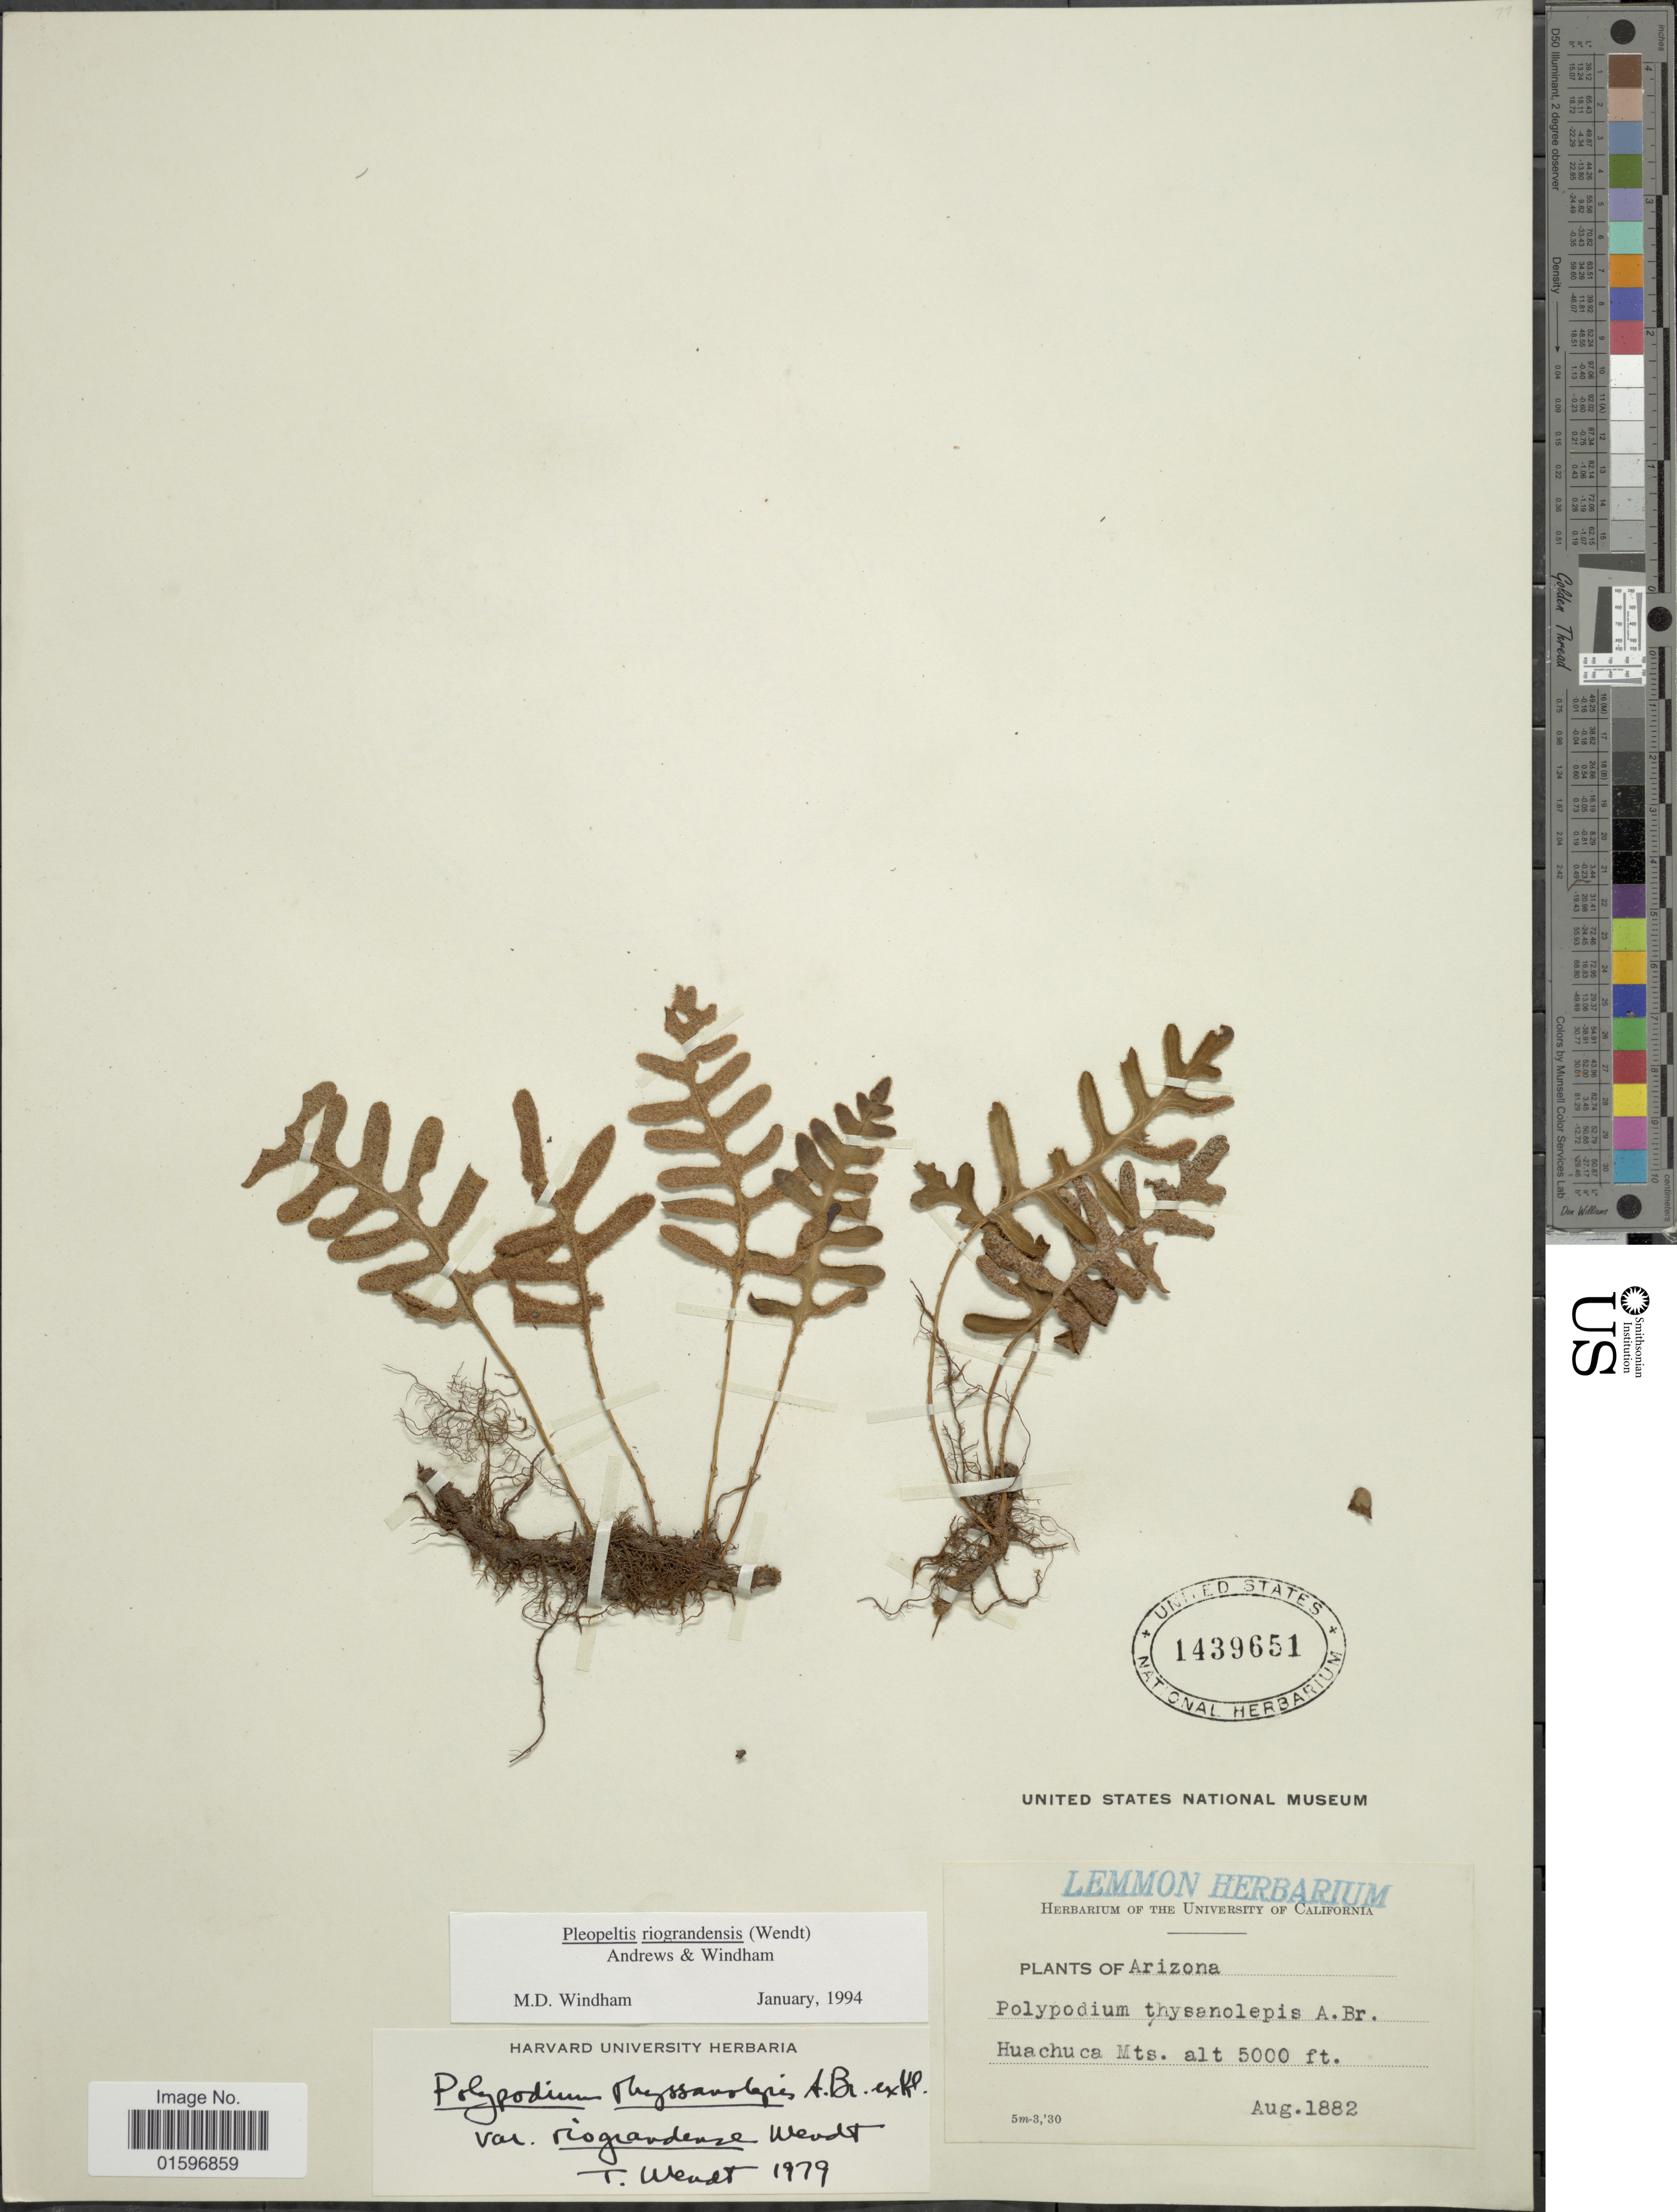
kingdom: Plantae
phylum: Tracheophyta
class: Polypodiopsida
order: Polypodiales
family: Polypodiaceae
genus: Pleopeltis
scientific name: Pleopeltis thyssanolepis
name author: (A. Braun ex Klotzsch) E.G. Andrews & Windham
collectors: ex herb. Lemmon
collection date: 1882-08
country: United States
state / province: Arizona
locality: Arizona, Huachuca Mts.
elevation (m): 1524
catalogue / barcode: US 1439651